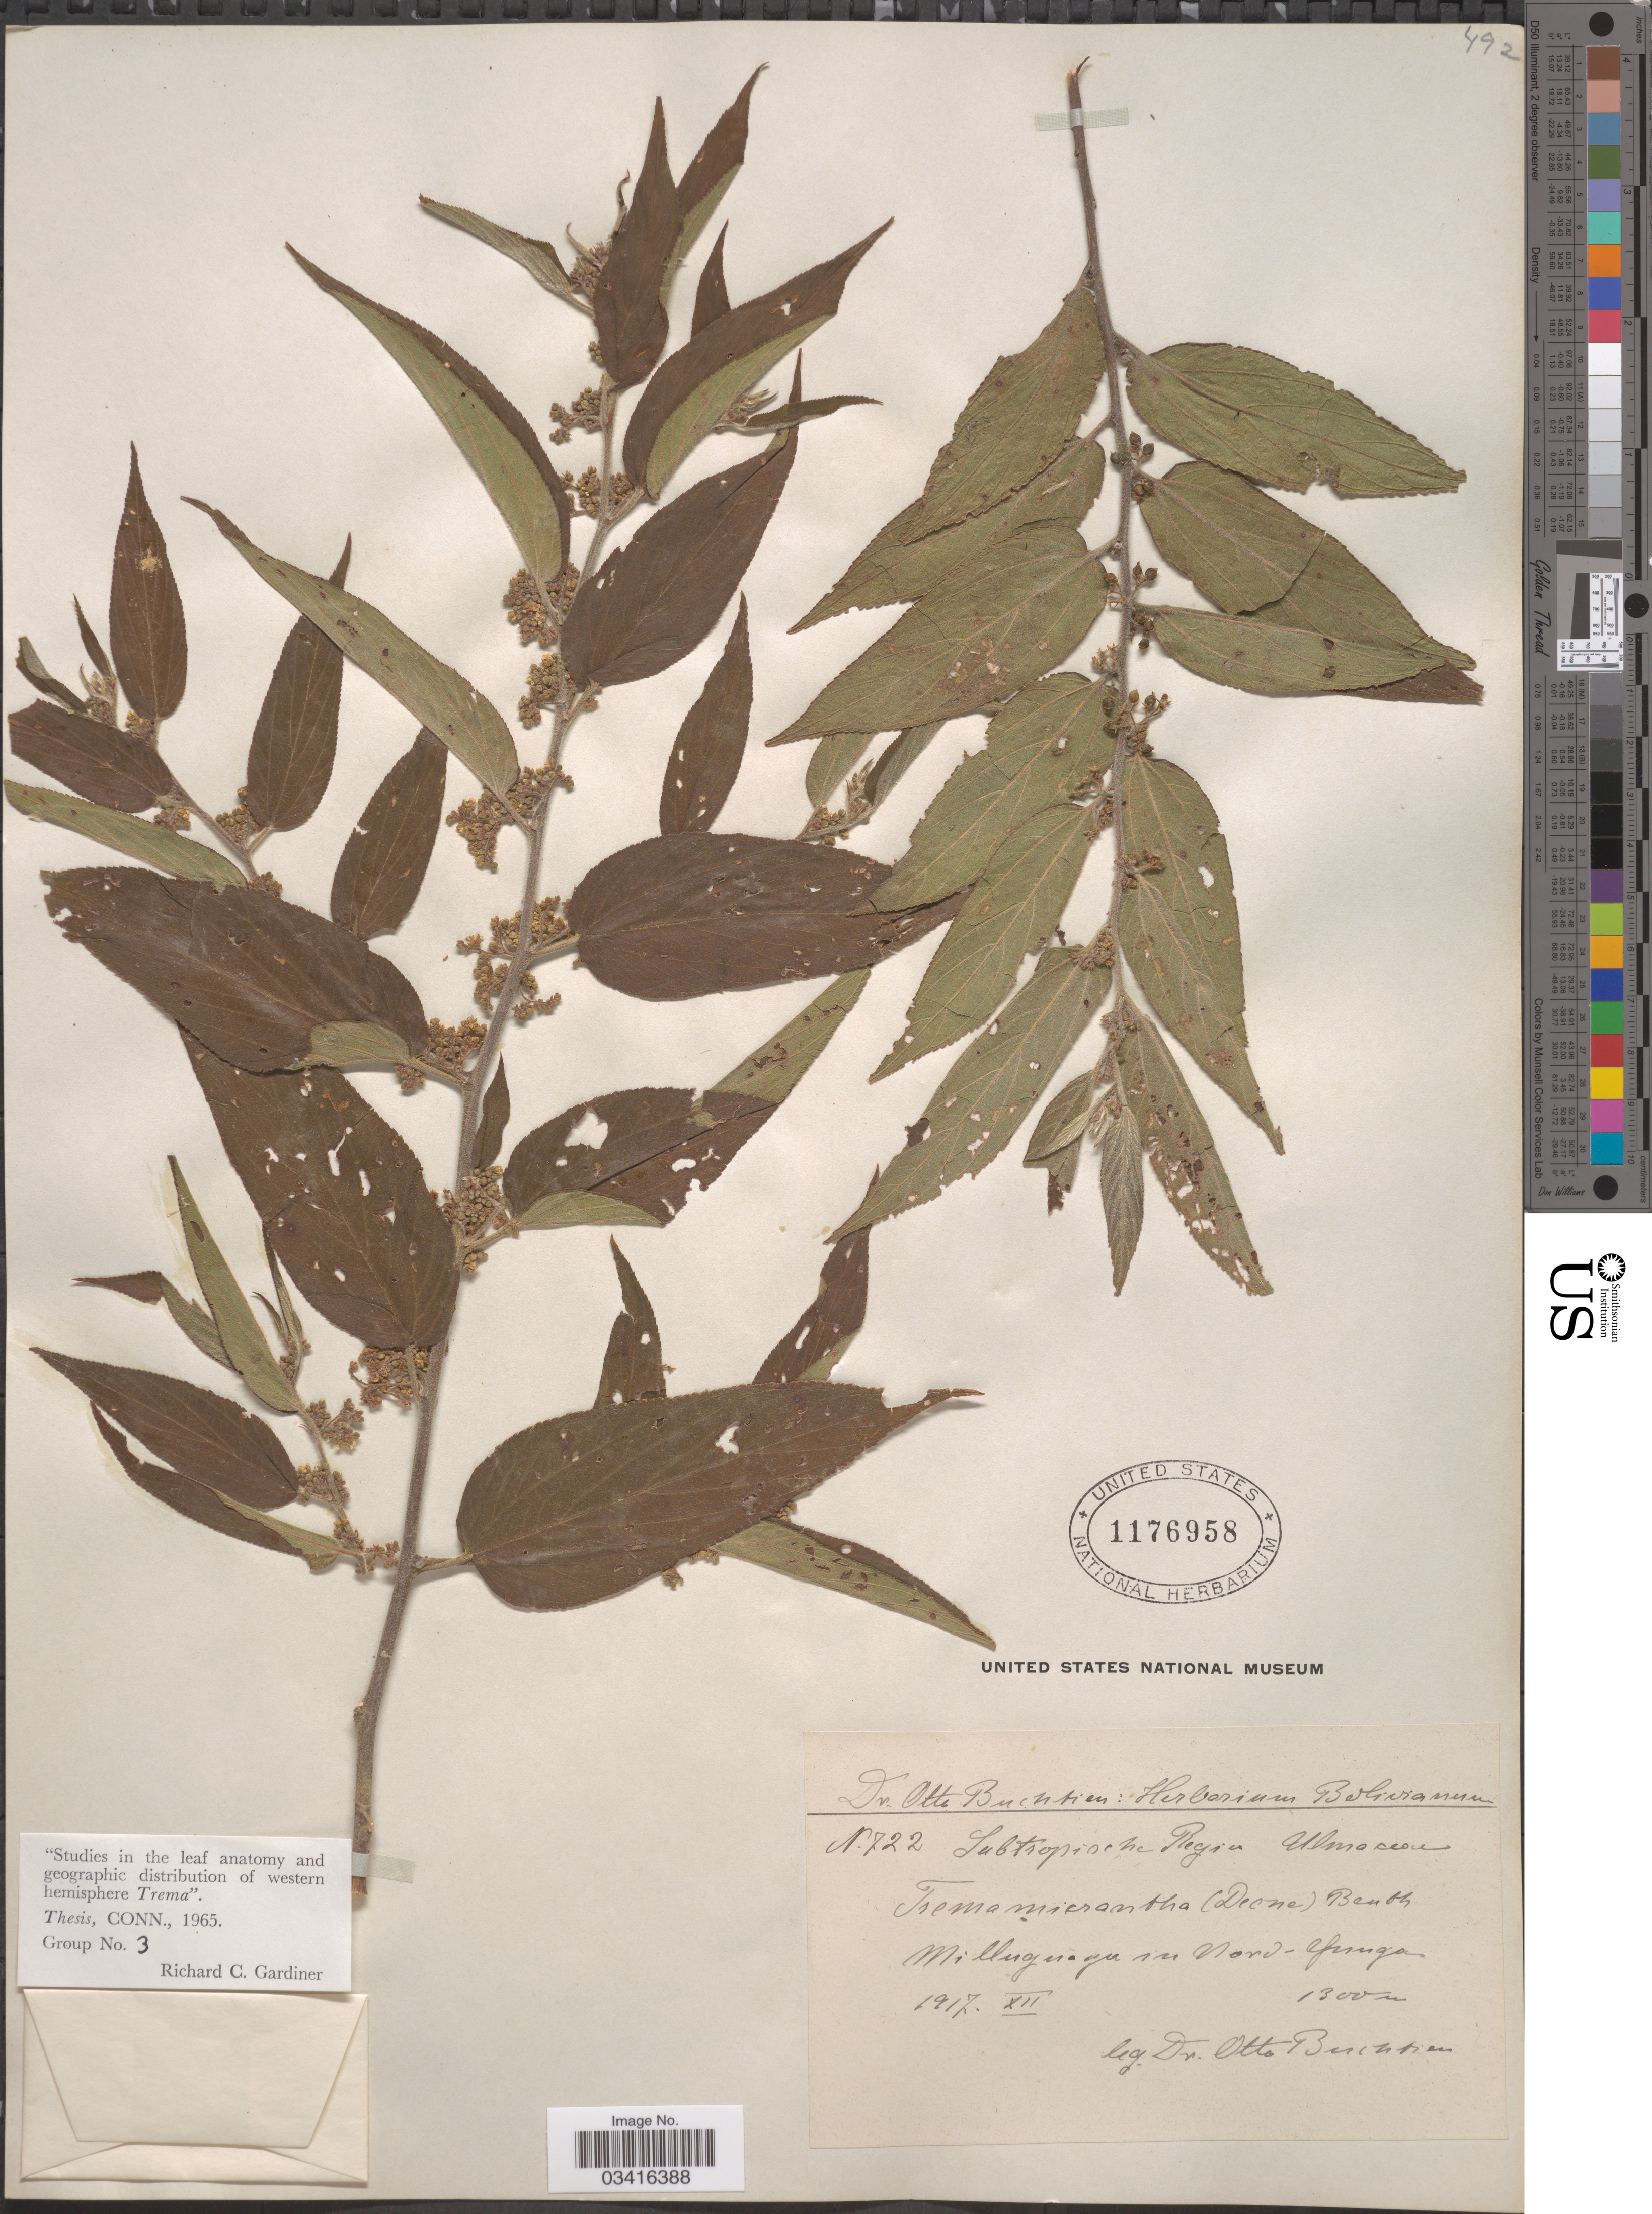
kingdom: Plantae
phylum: Tracheophyta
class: Magnoliopsida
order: Rosales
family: Cannabaceae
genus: Trema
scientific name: Trema micranthum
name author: (L.) Blume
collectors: O. Buchtien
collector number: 722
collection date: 1917-12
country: Bolivia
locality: Milluguaya in Nord-Yunga.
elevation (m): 1300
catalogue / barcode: US 1176958